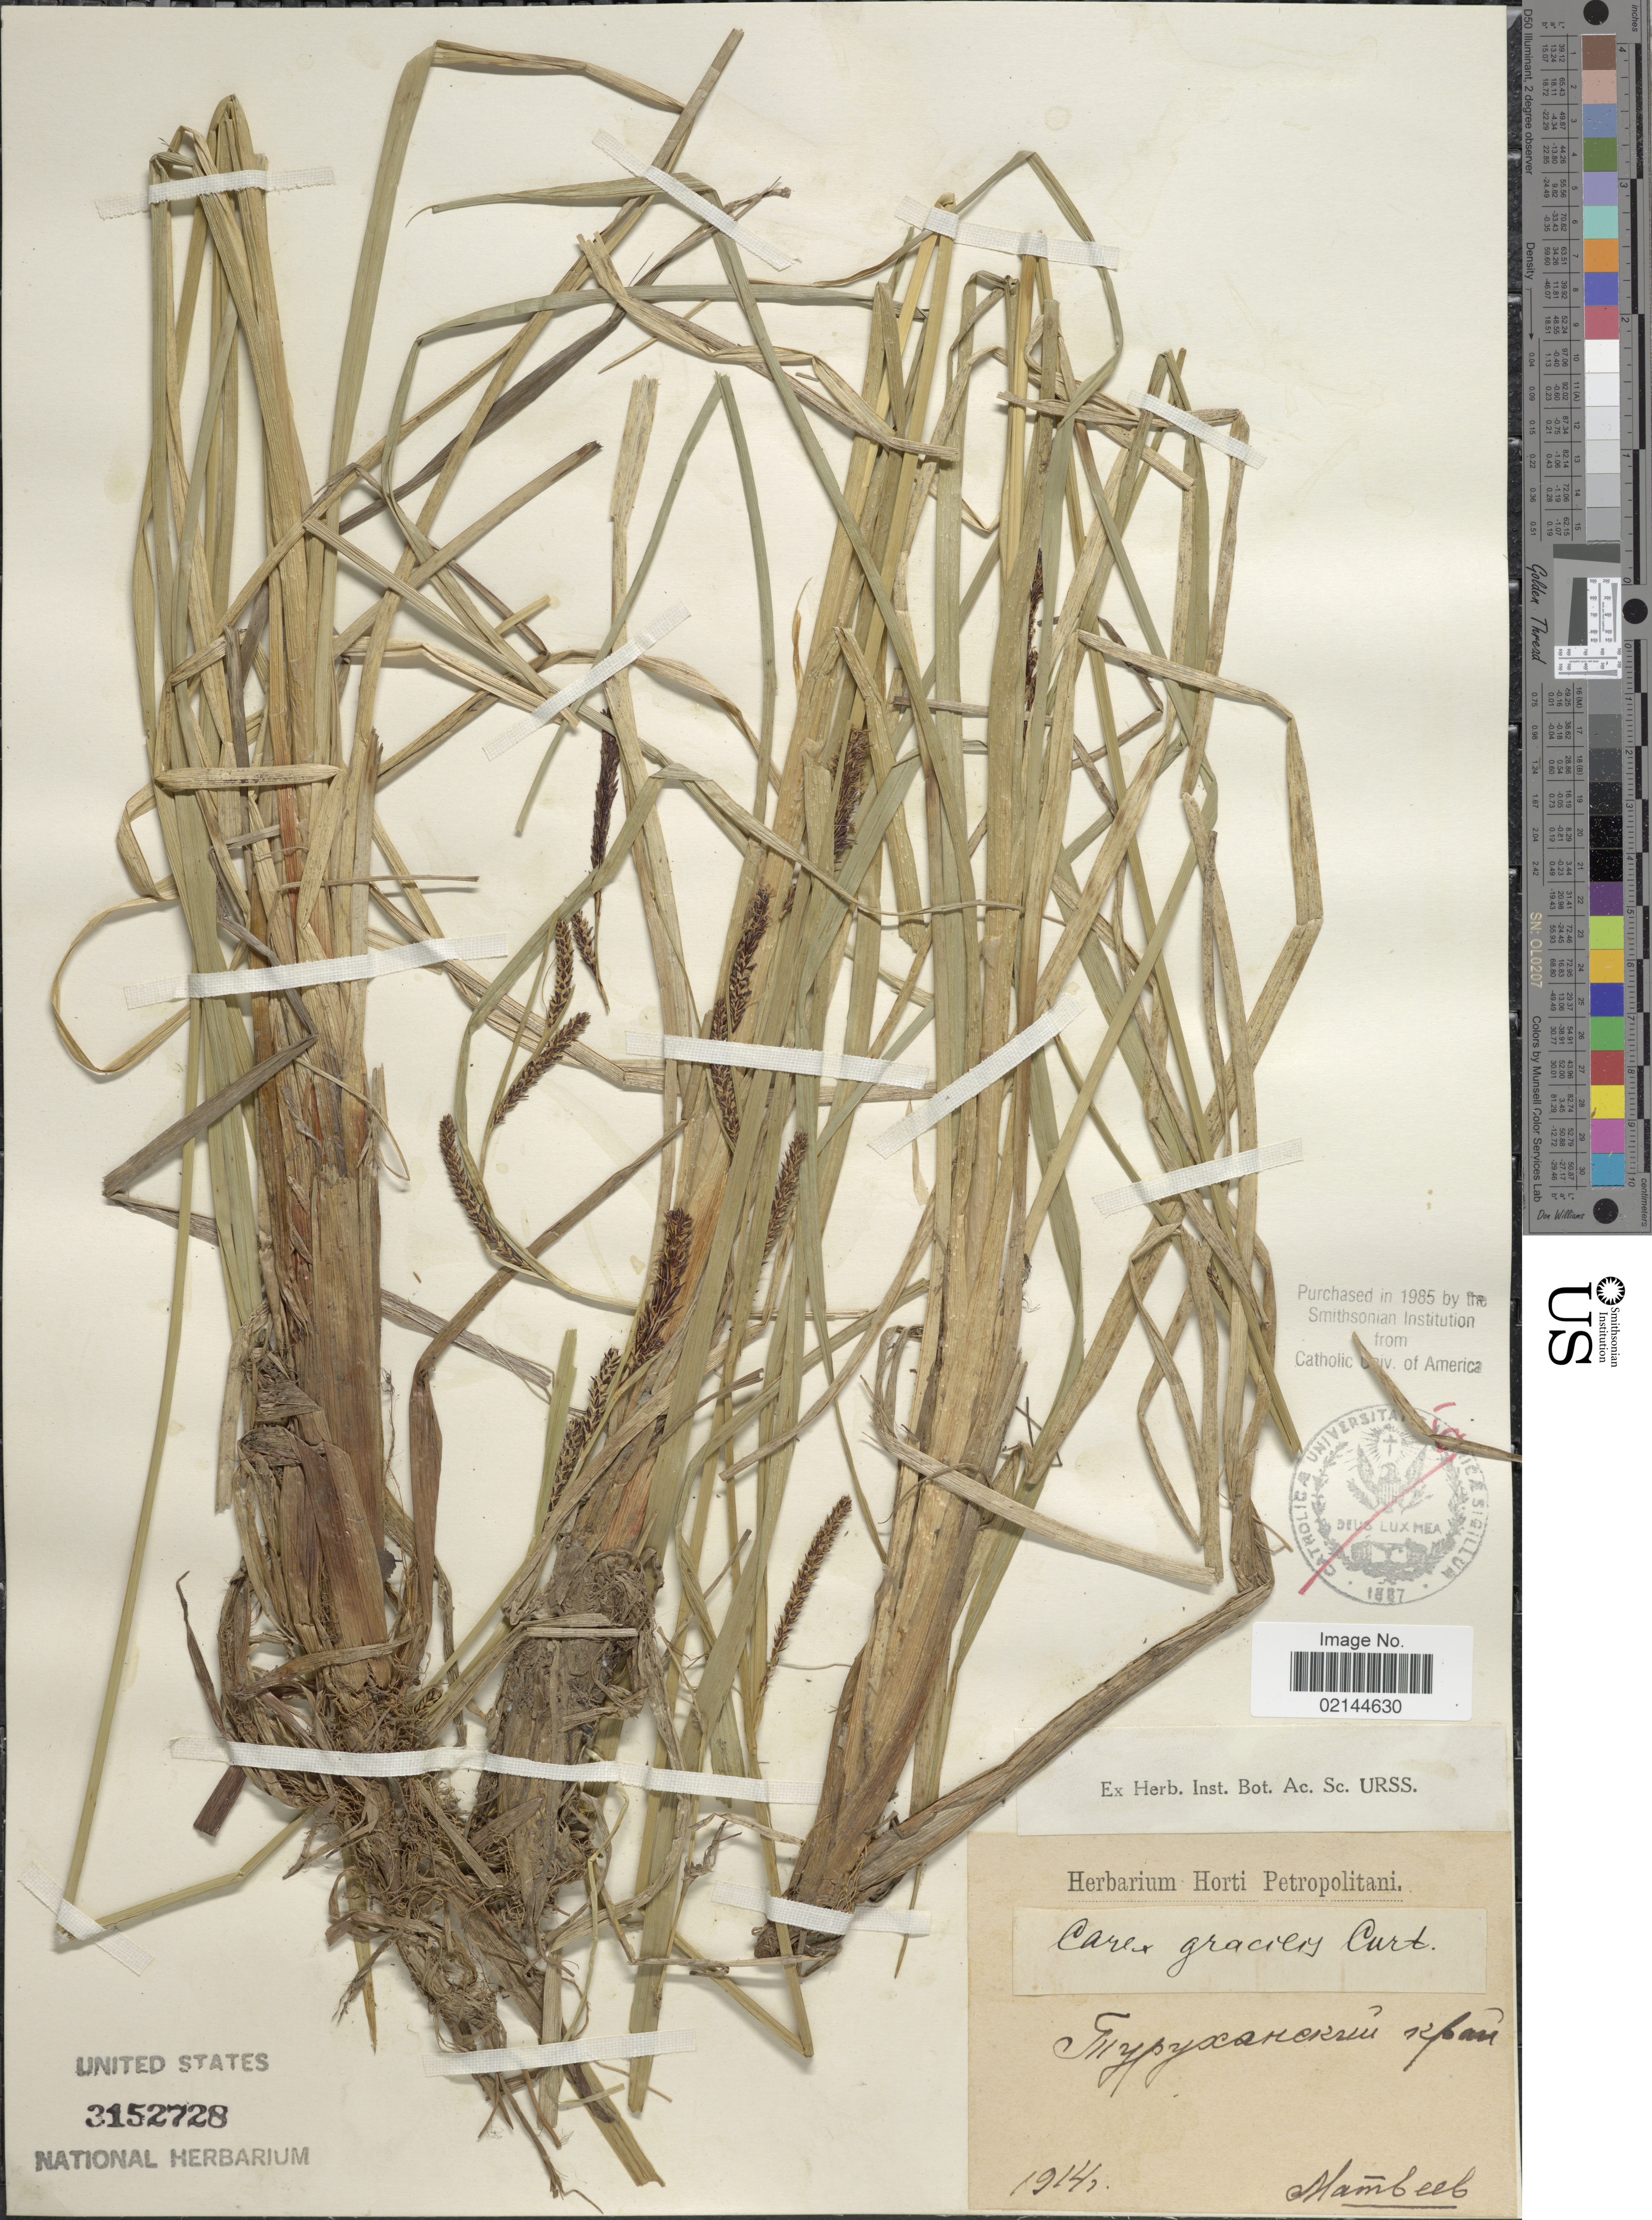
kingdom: Plantae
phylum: Tracheophyta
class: Liliopsida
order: Poales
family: Cyperaceae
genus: Carex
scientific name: Carex acuta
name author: L.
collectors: Mambeeb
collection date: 1914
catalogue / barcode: US 3152728